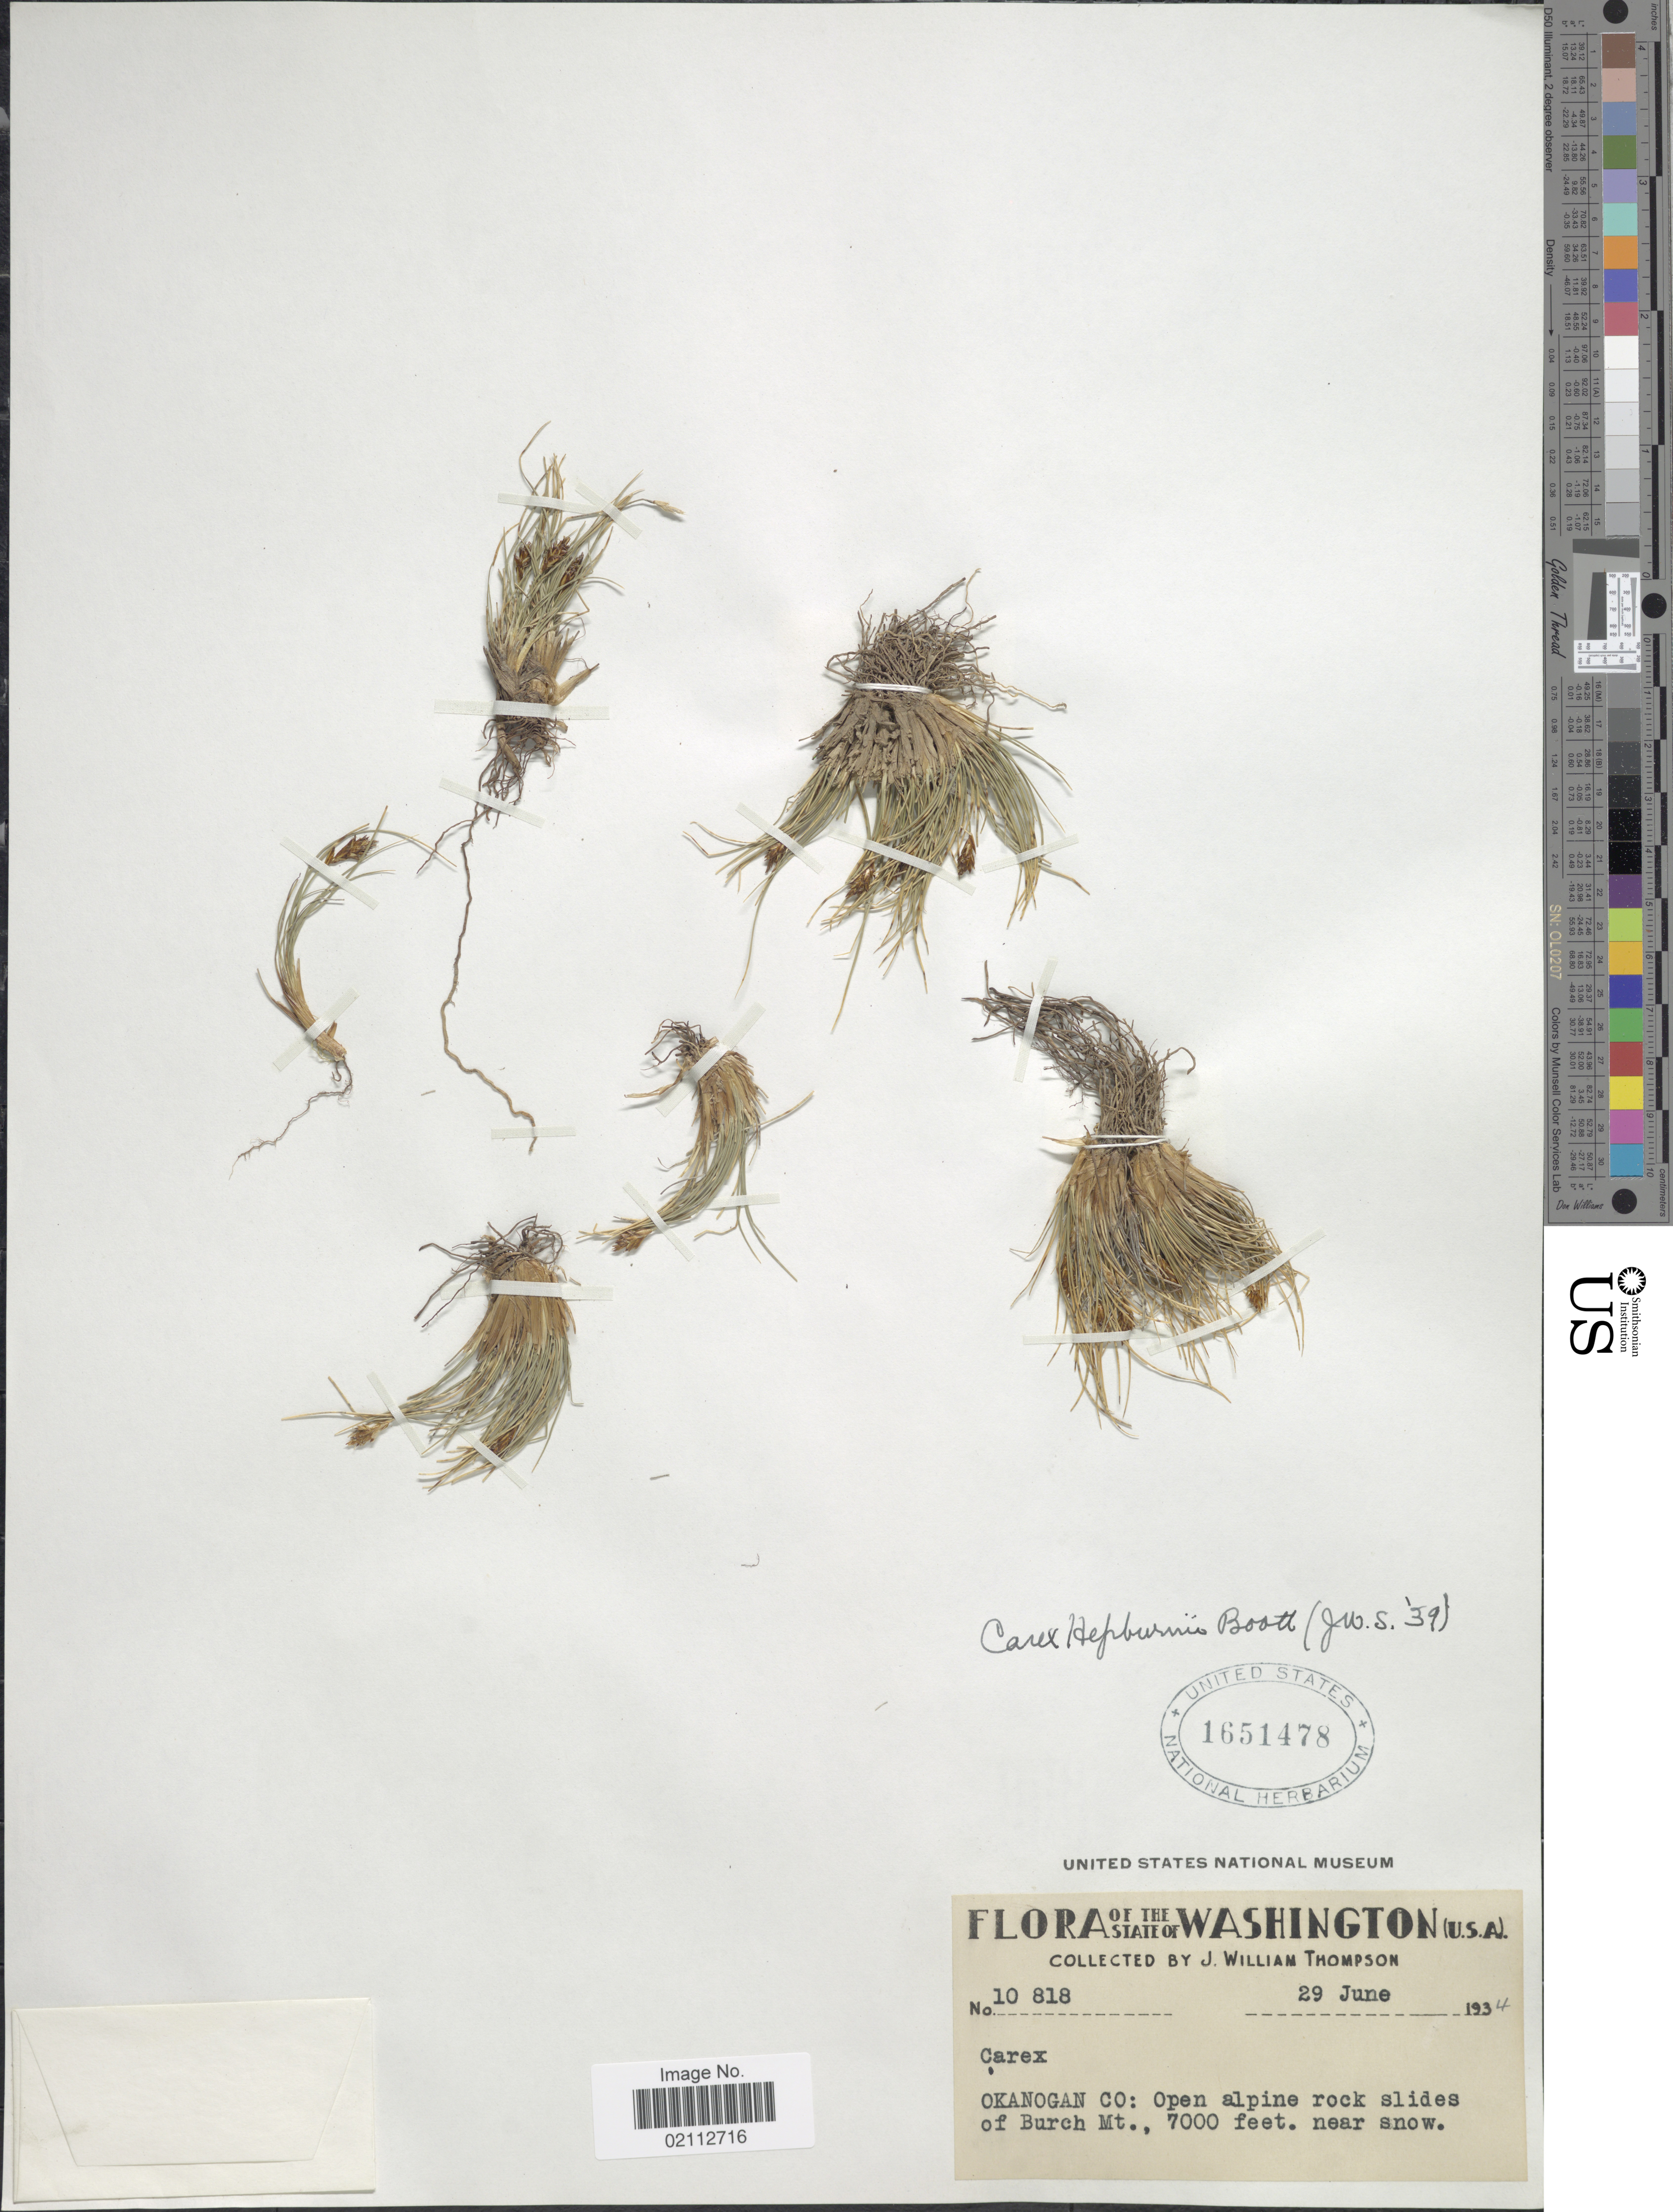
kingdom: Plantae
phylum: Tracheophyta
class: Liliopsida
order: Poales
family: Cyperaceae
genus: Carex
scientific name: Carex nardina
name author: (Hornem.) Fr.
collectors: J. W. Thompson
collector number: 10818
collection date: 1934-06-29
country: United States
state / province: Washington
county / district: Okanogan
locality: Okanogan Co: Open alpine rock slides of Burch Mt.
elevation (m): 2134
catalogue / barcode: US 1651478